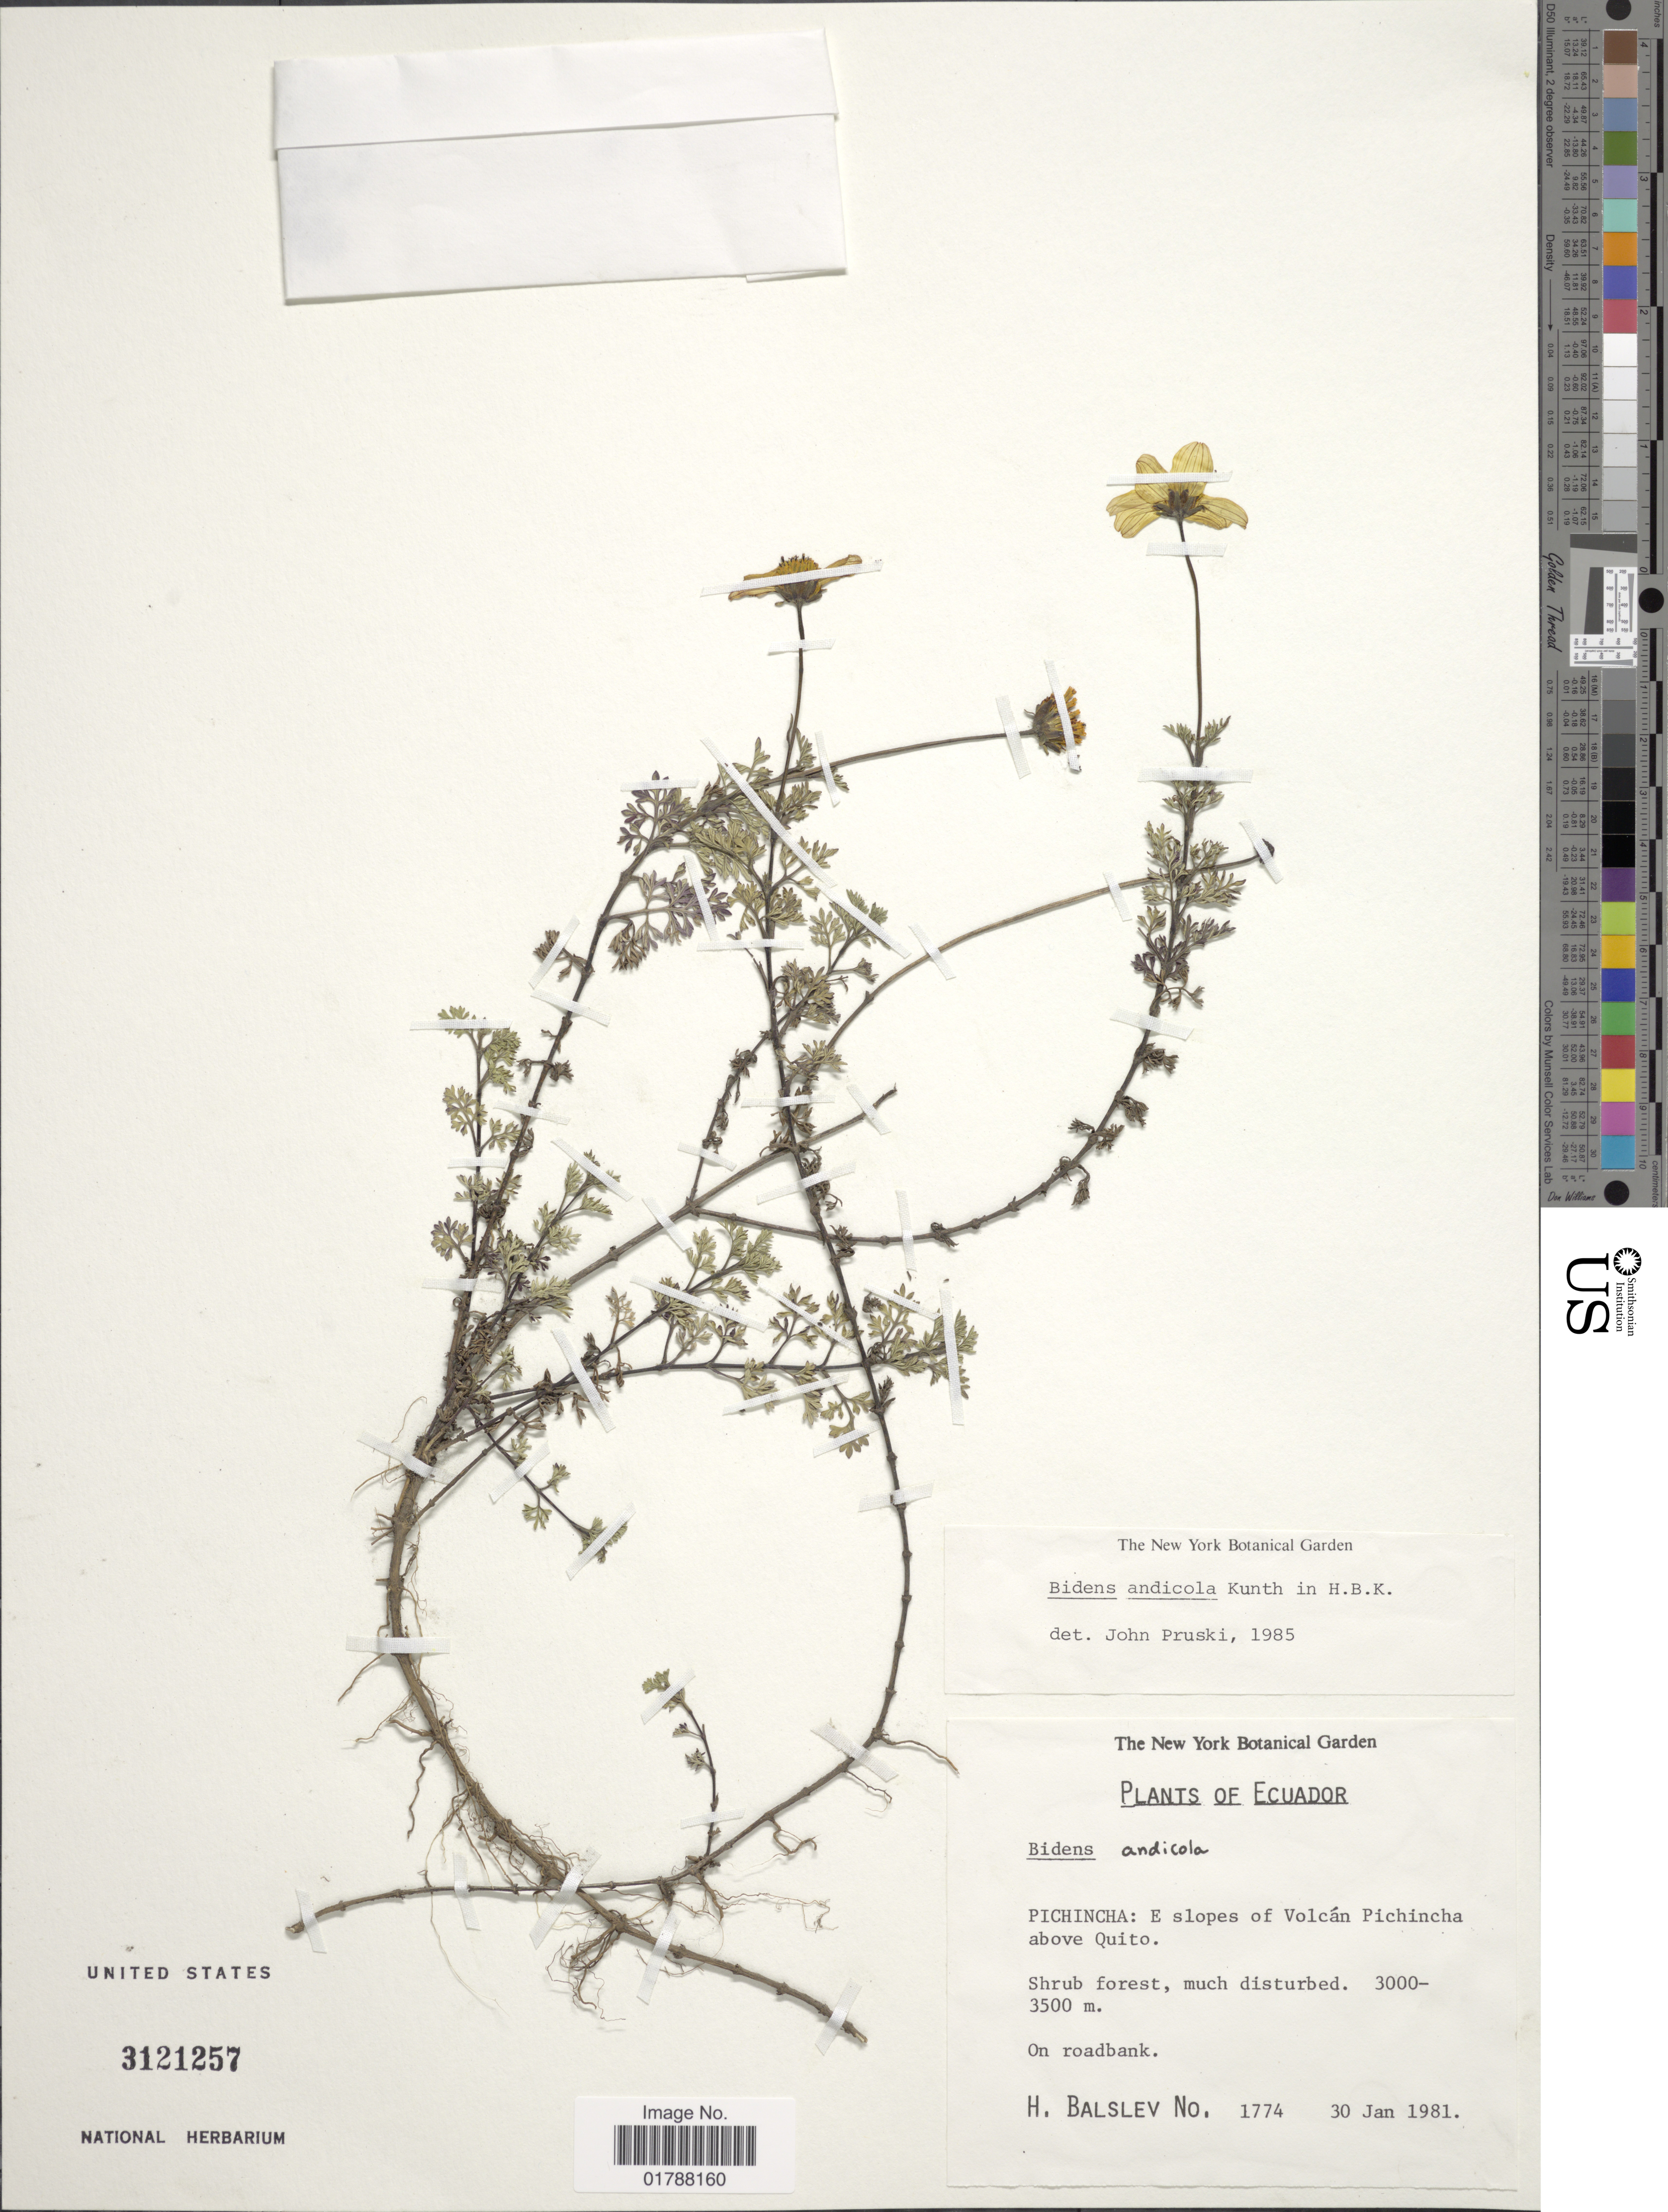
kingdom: Plantae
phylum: Tracheophyta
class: Magnoliopsida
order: Asterales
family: Asteraceae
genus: Bidens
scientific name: Bidens andicola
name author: Kunth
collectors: H. Balslev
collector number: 1774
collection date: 1981-01-30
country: Ecuador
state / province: Pichincha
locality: Pichincha: E slopes of Volcan Pichincha above Quito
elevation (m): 3000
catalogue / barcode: US 3121257